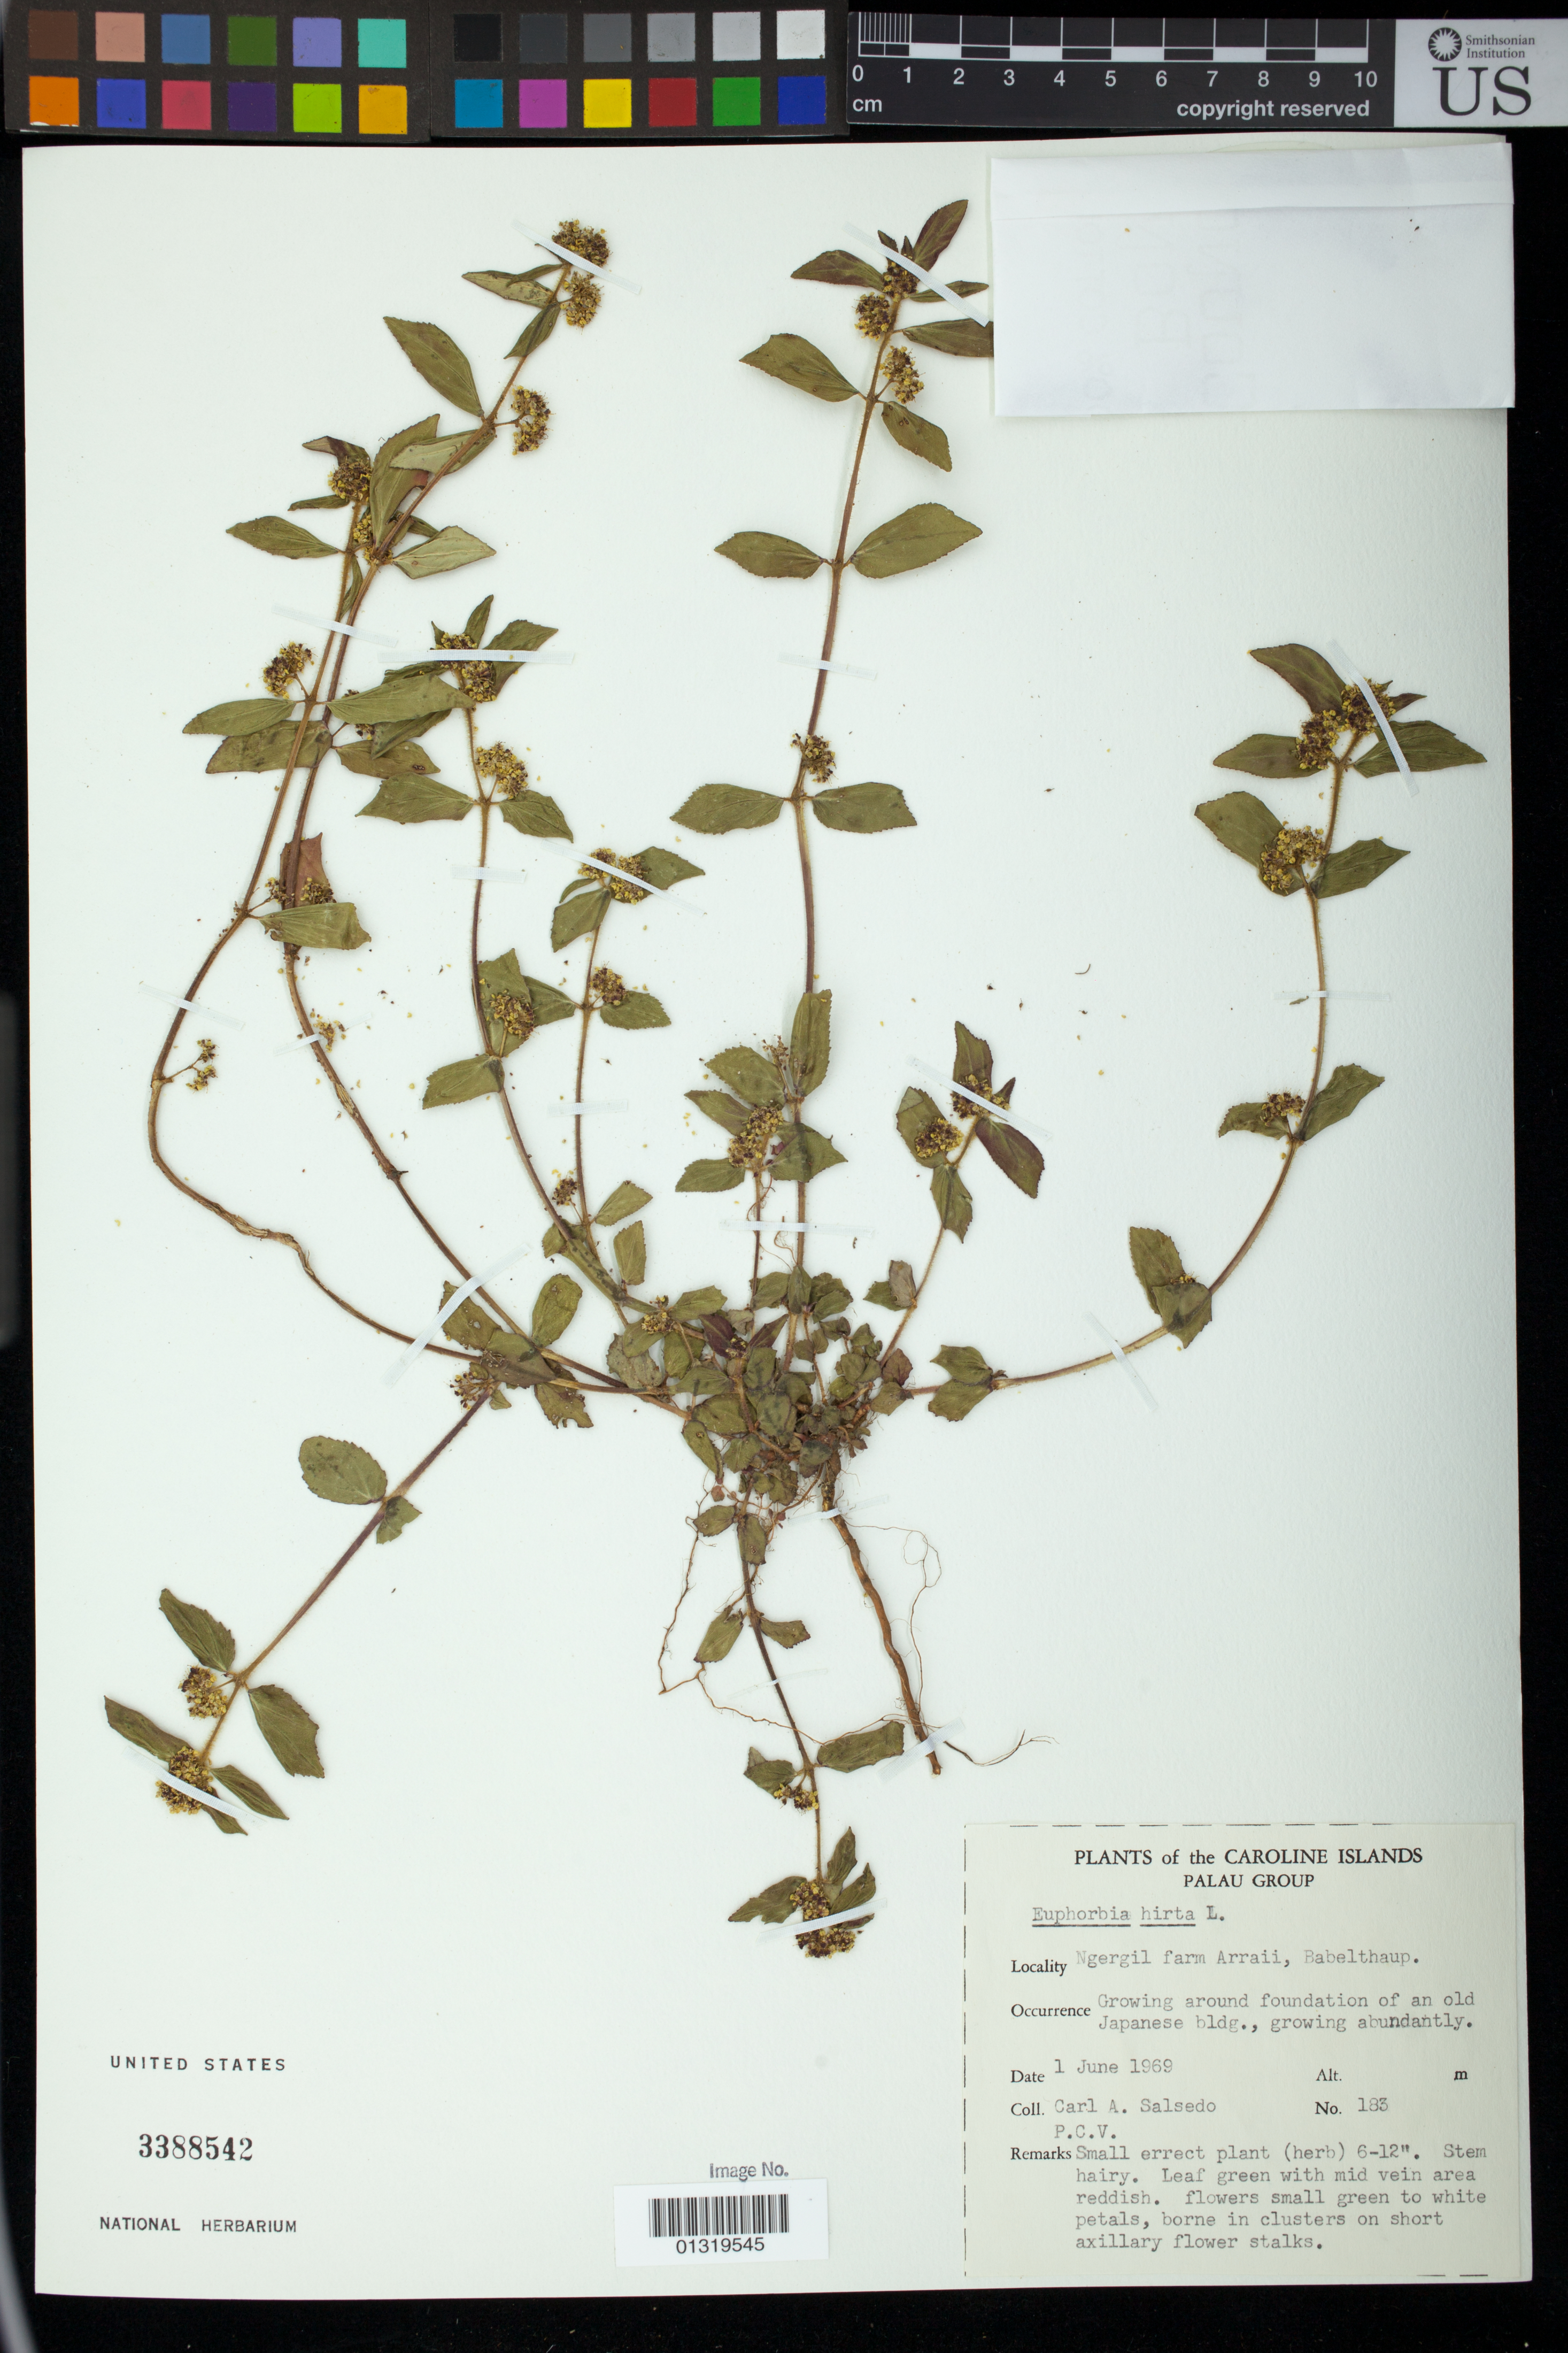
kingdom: Plantae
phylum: Tracheophyta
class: Magnoliopsida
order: Malpighiales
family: Euphorbiaceae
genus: Euphorbia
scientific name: Euphorbia hirta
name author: L.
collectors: C.A. Salsedo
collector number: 183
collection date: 1969-06-01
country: Palau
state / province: Airai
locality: Ngergil farm Arraii [Airai], Babelthaup [Babelthuap].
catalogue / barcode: US 3388542